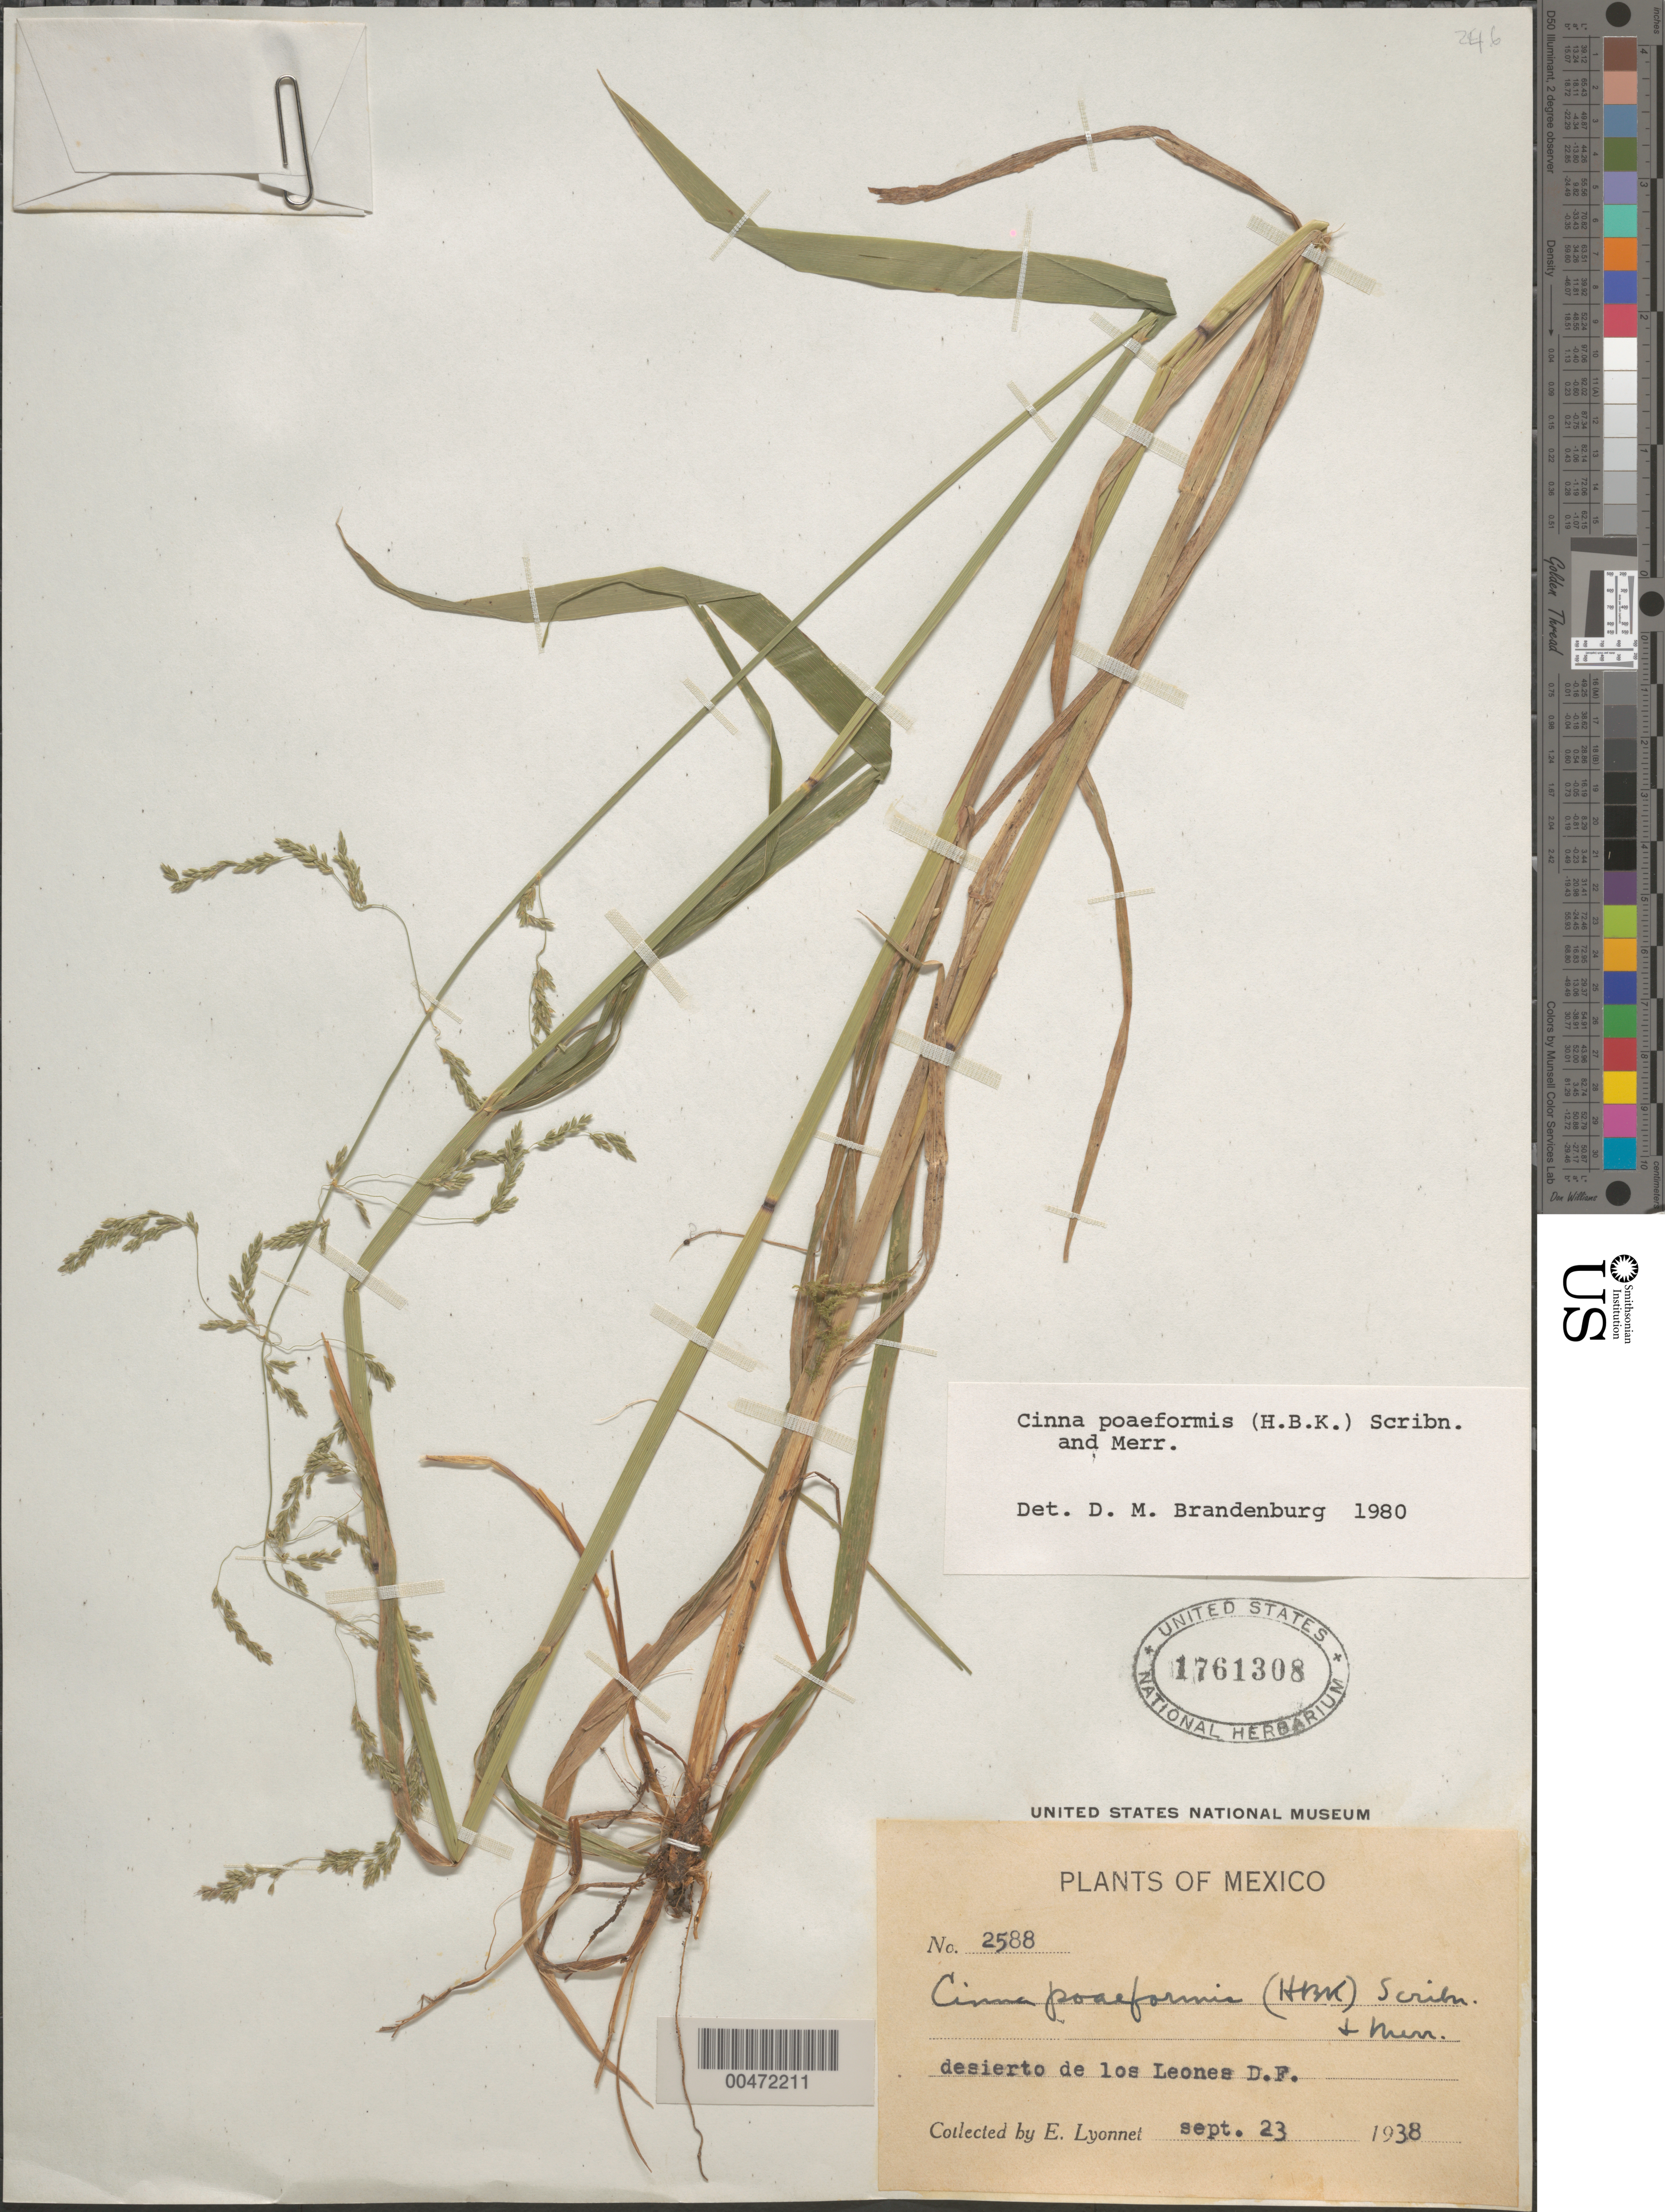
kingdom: Plantae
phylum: Tracheophyta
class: Liliopsida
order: Poales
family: Poaceae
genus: Cinna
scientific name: Cinna poiformis (Kunth) Scribn. & Merr.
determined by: Brandenburg, D. M.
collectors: Bro. E. Lyonnet et al.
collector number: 2588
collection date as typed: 23 Sep 1938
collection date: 1938-09-23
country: Mexico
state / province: Distrito Federal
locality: Desierto de Los Leones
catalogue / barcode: US 1761308